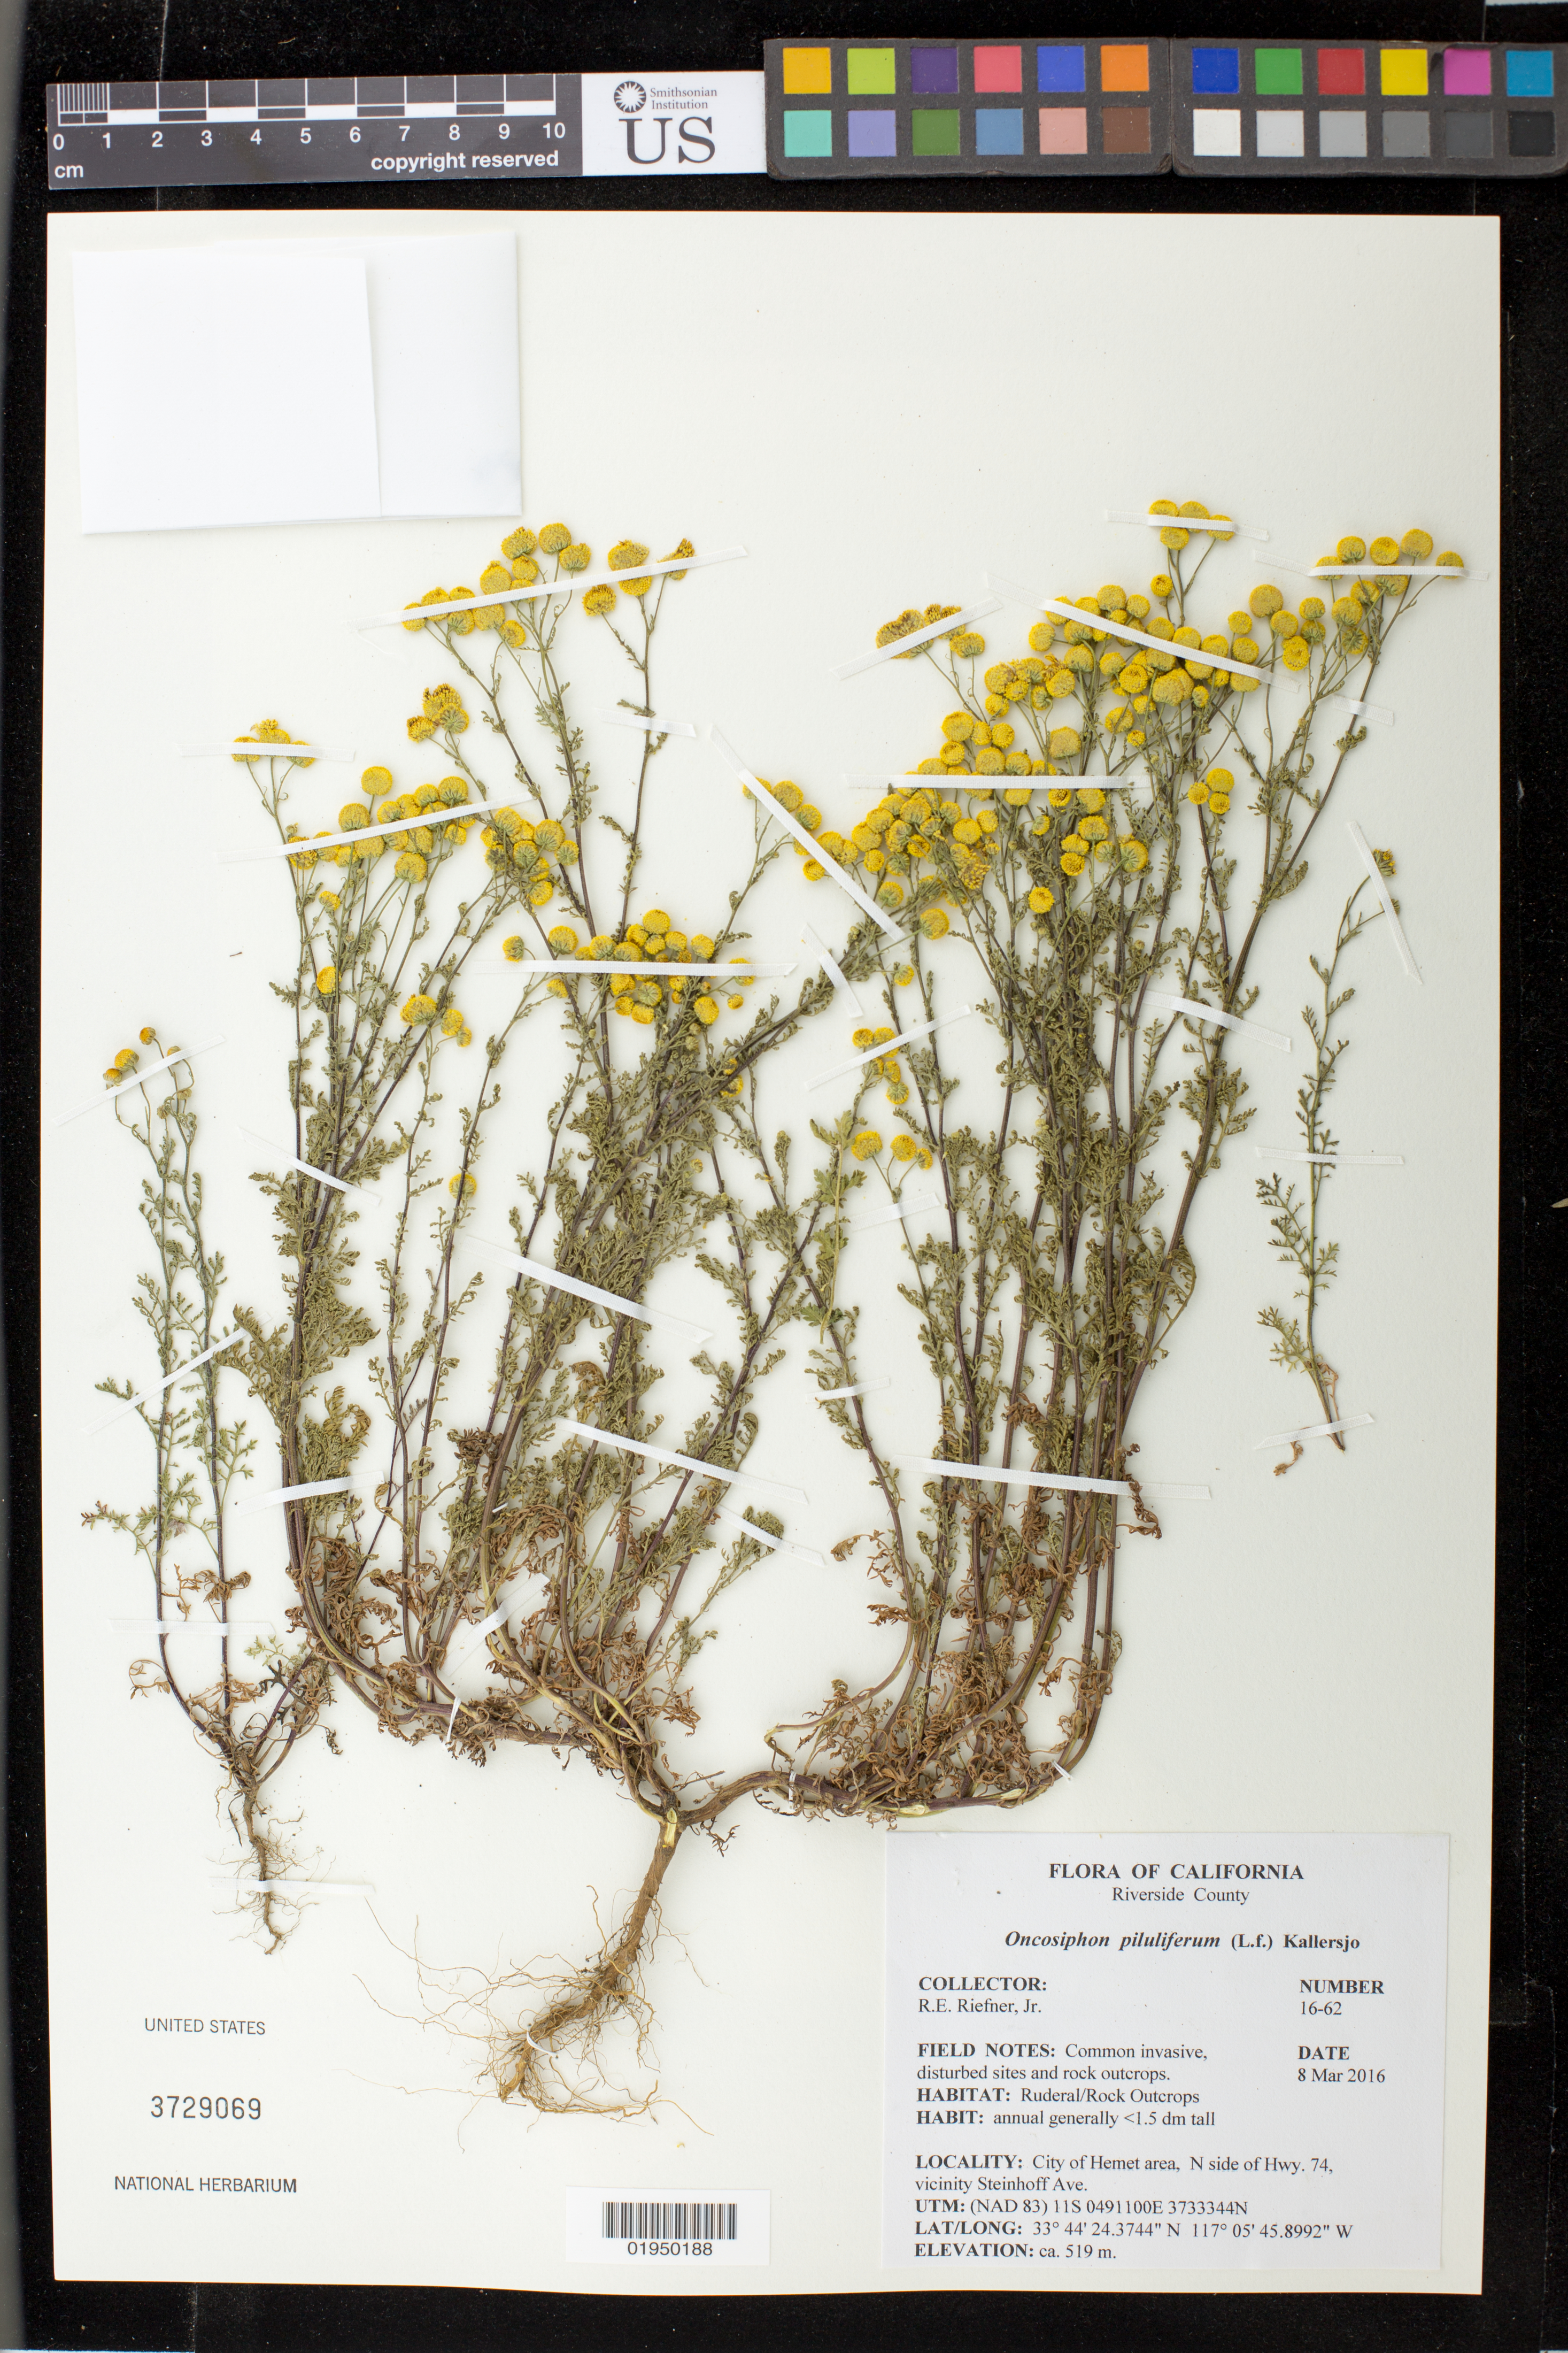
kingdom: Plantae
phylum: Tracheophyta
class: Magnoliopsida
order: Asterales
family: Asteraceae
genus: Oncosiphon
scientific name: Oncosiphon piluliferum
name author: (L. f.) Källersjö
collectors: R. Riefner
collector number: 16-62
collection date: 2016-03-08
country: United States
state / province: California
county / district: Riverside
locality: City of Hemet area, N side of Hwy. 74, vicinity Steinhoff Ave.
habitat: Ruderal/Rock Outcrops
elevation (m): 519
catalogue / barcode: US 3729069